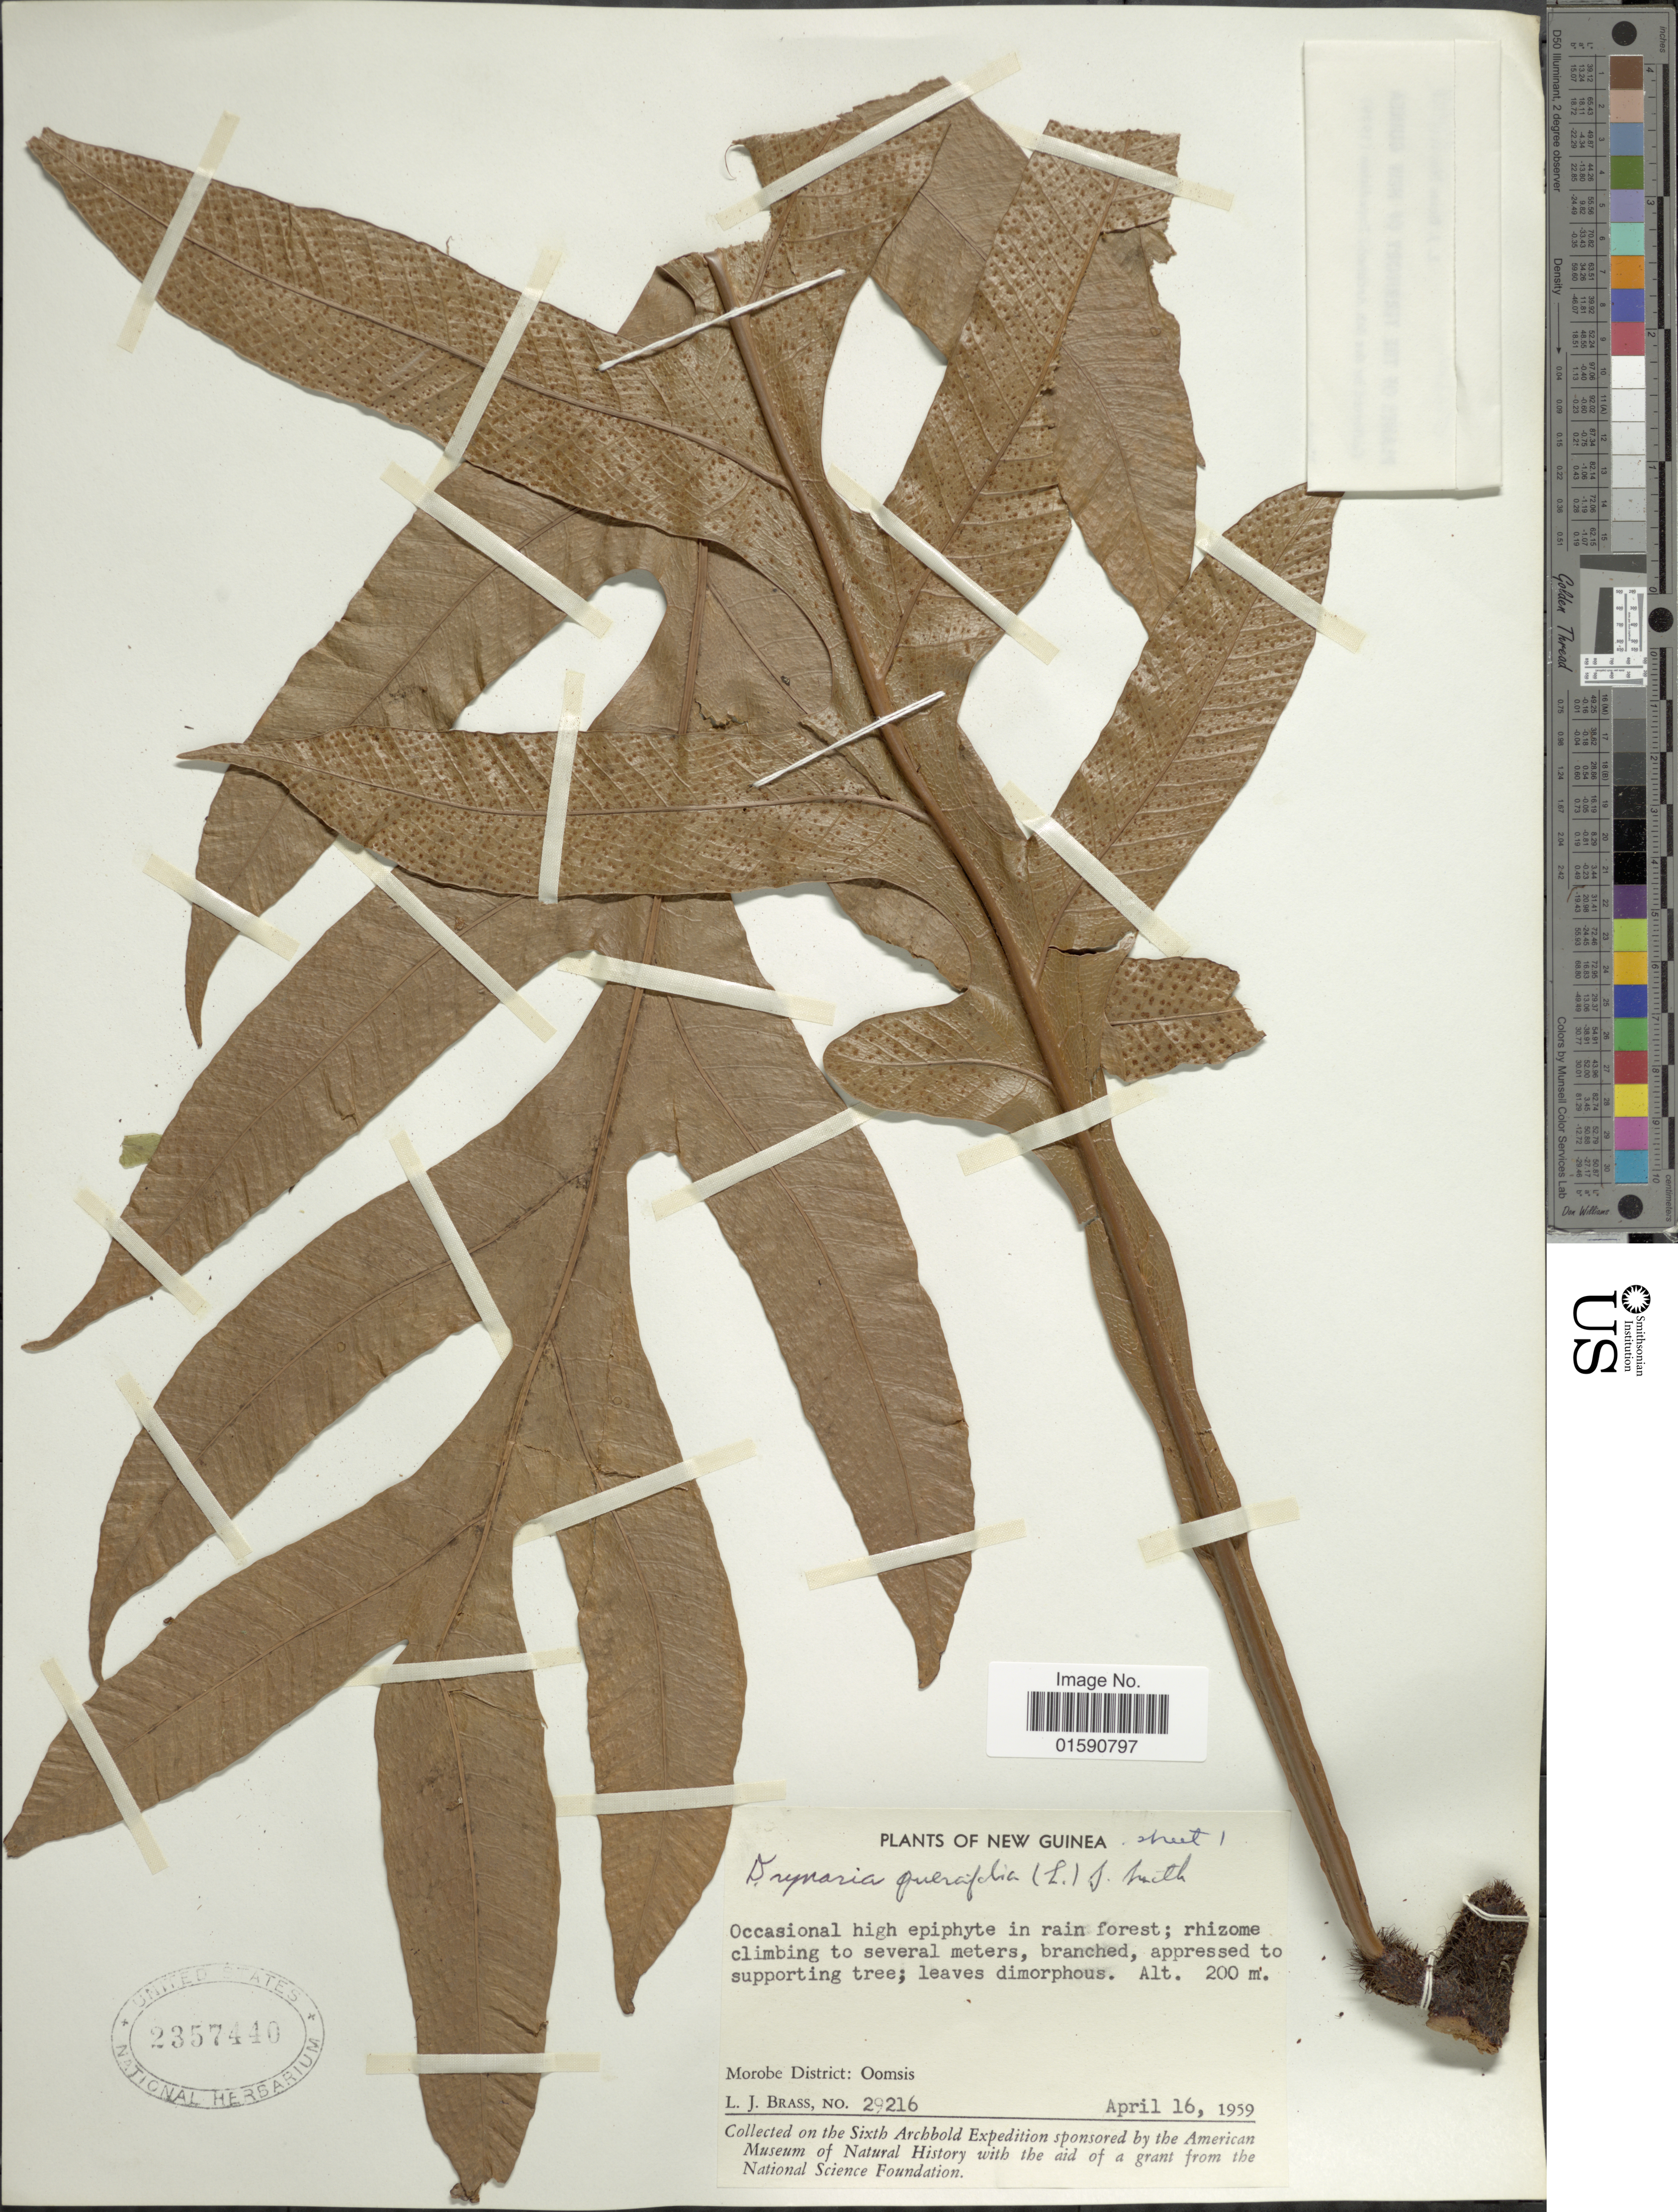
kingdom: Plantae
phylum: Tracheophyta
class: Polypodiopsida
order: Polypodiales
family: Polypodiaceae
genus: Drynaria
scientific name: Drynaria quercifolia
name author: (L.) J. Sm.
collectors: L. J. Brass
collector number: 29216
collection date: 1959-04-16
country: Papua New Guinea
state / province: Morobe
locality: Morobe District: Oomsis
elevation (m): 200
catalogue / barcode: US 2357440